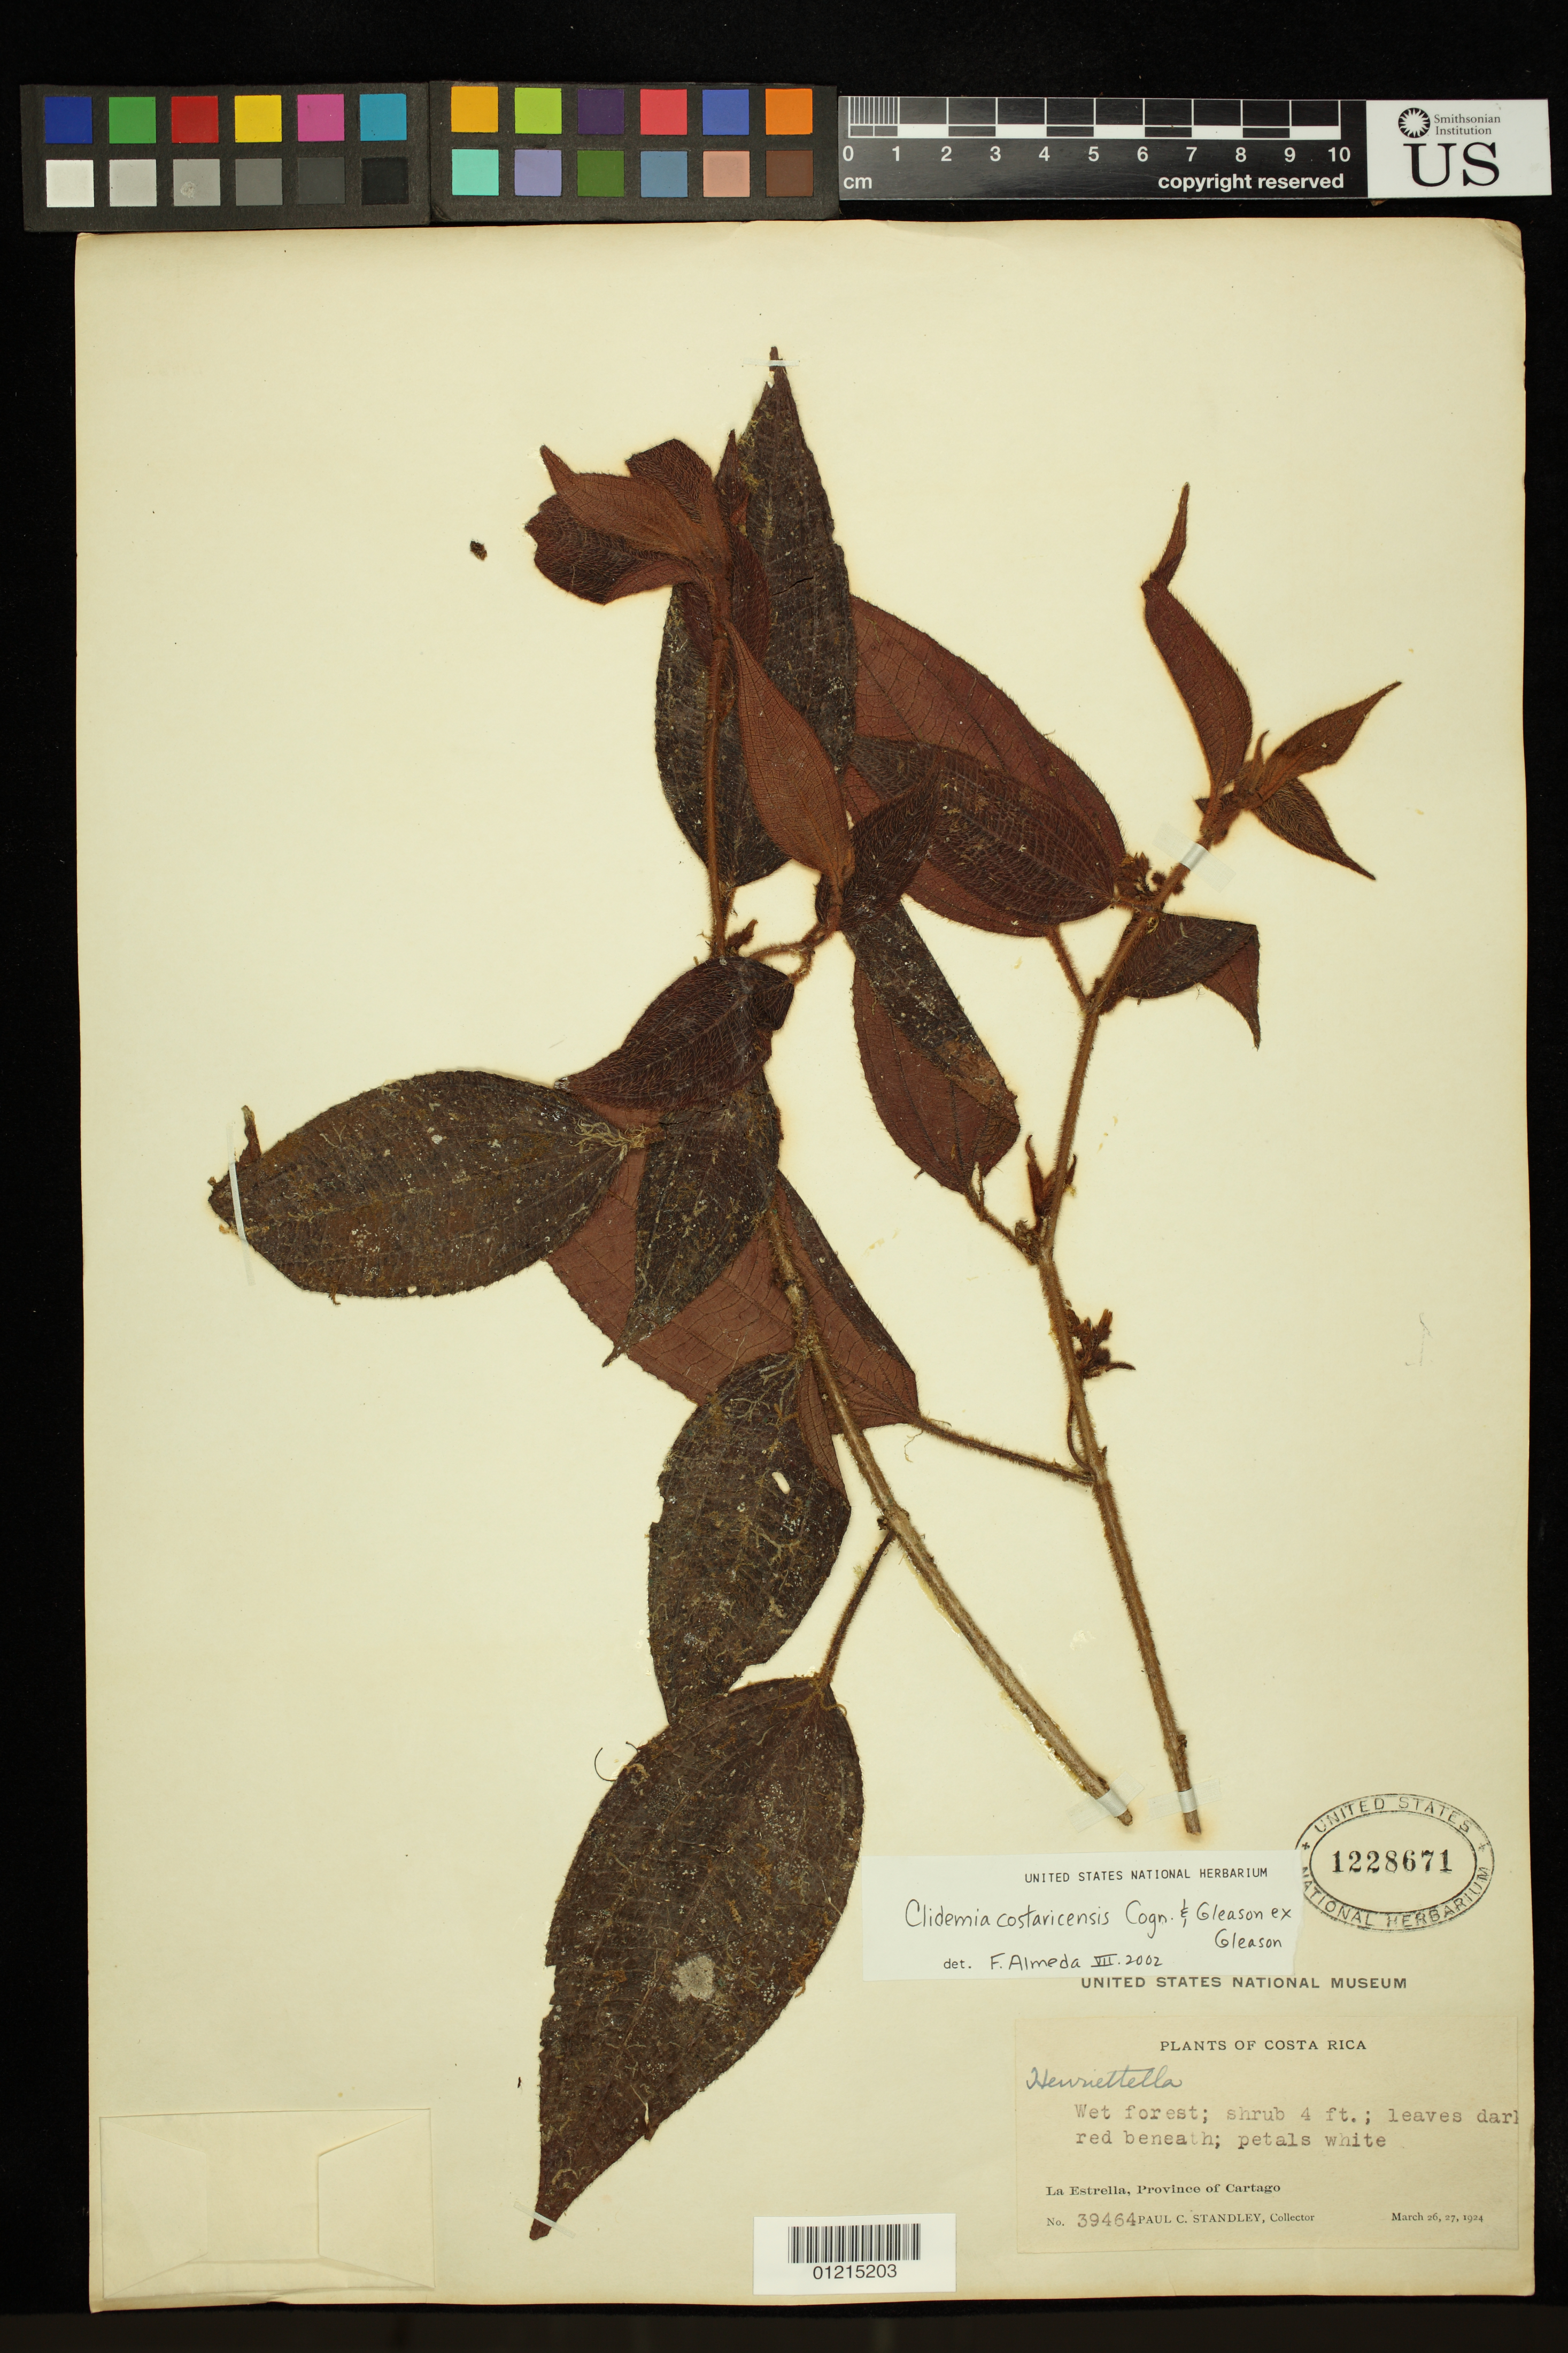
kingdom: Plantae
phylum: Tracheophyta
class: Magnoliopsida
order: Myrtales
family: Melastomataceae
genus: Clidemia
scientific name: Clidemia costaricensis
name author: Cogn. & Gleason in Gleason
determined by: Almeda, F.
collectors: P. C. Standley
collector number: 39464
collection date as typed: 26 Mar 1924 and 27 Dec 1924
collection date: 1924-03-26,1924-12-27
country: Costa Rica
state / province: Cartago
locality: La Estrella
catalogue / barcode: US 1228671